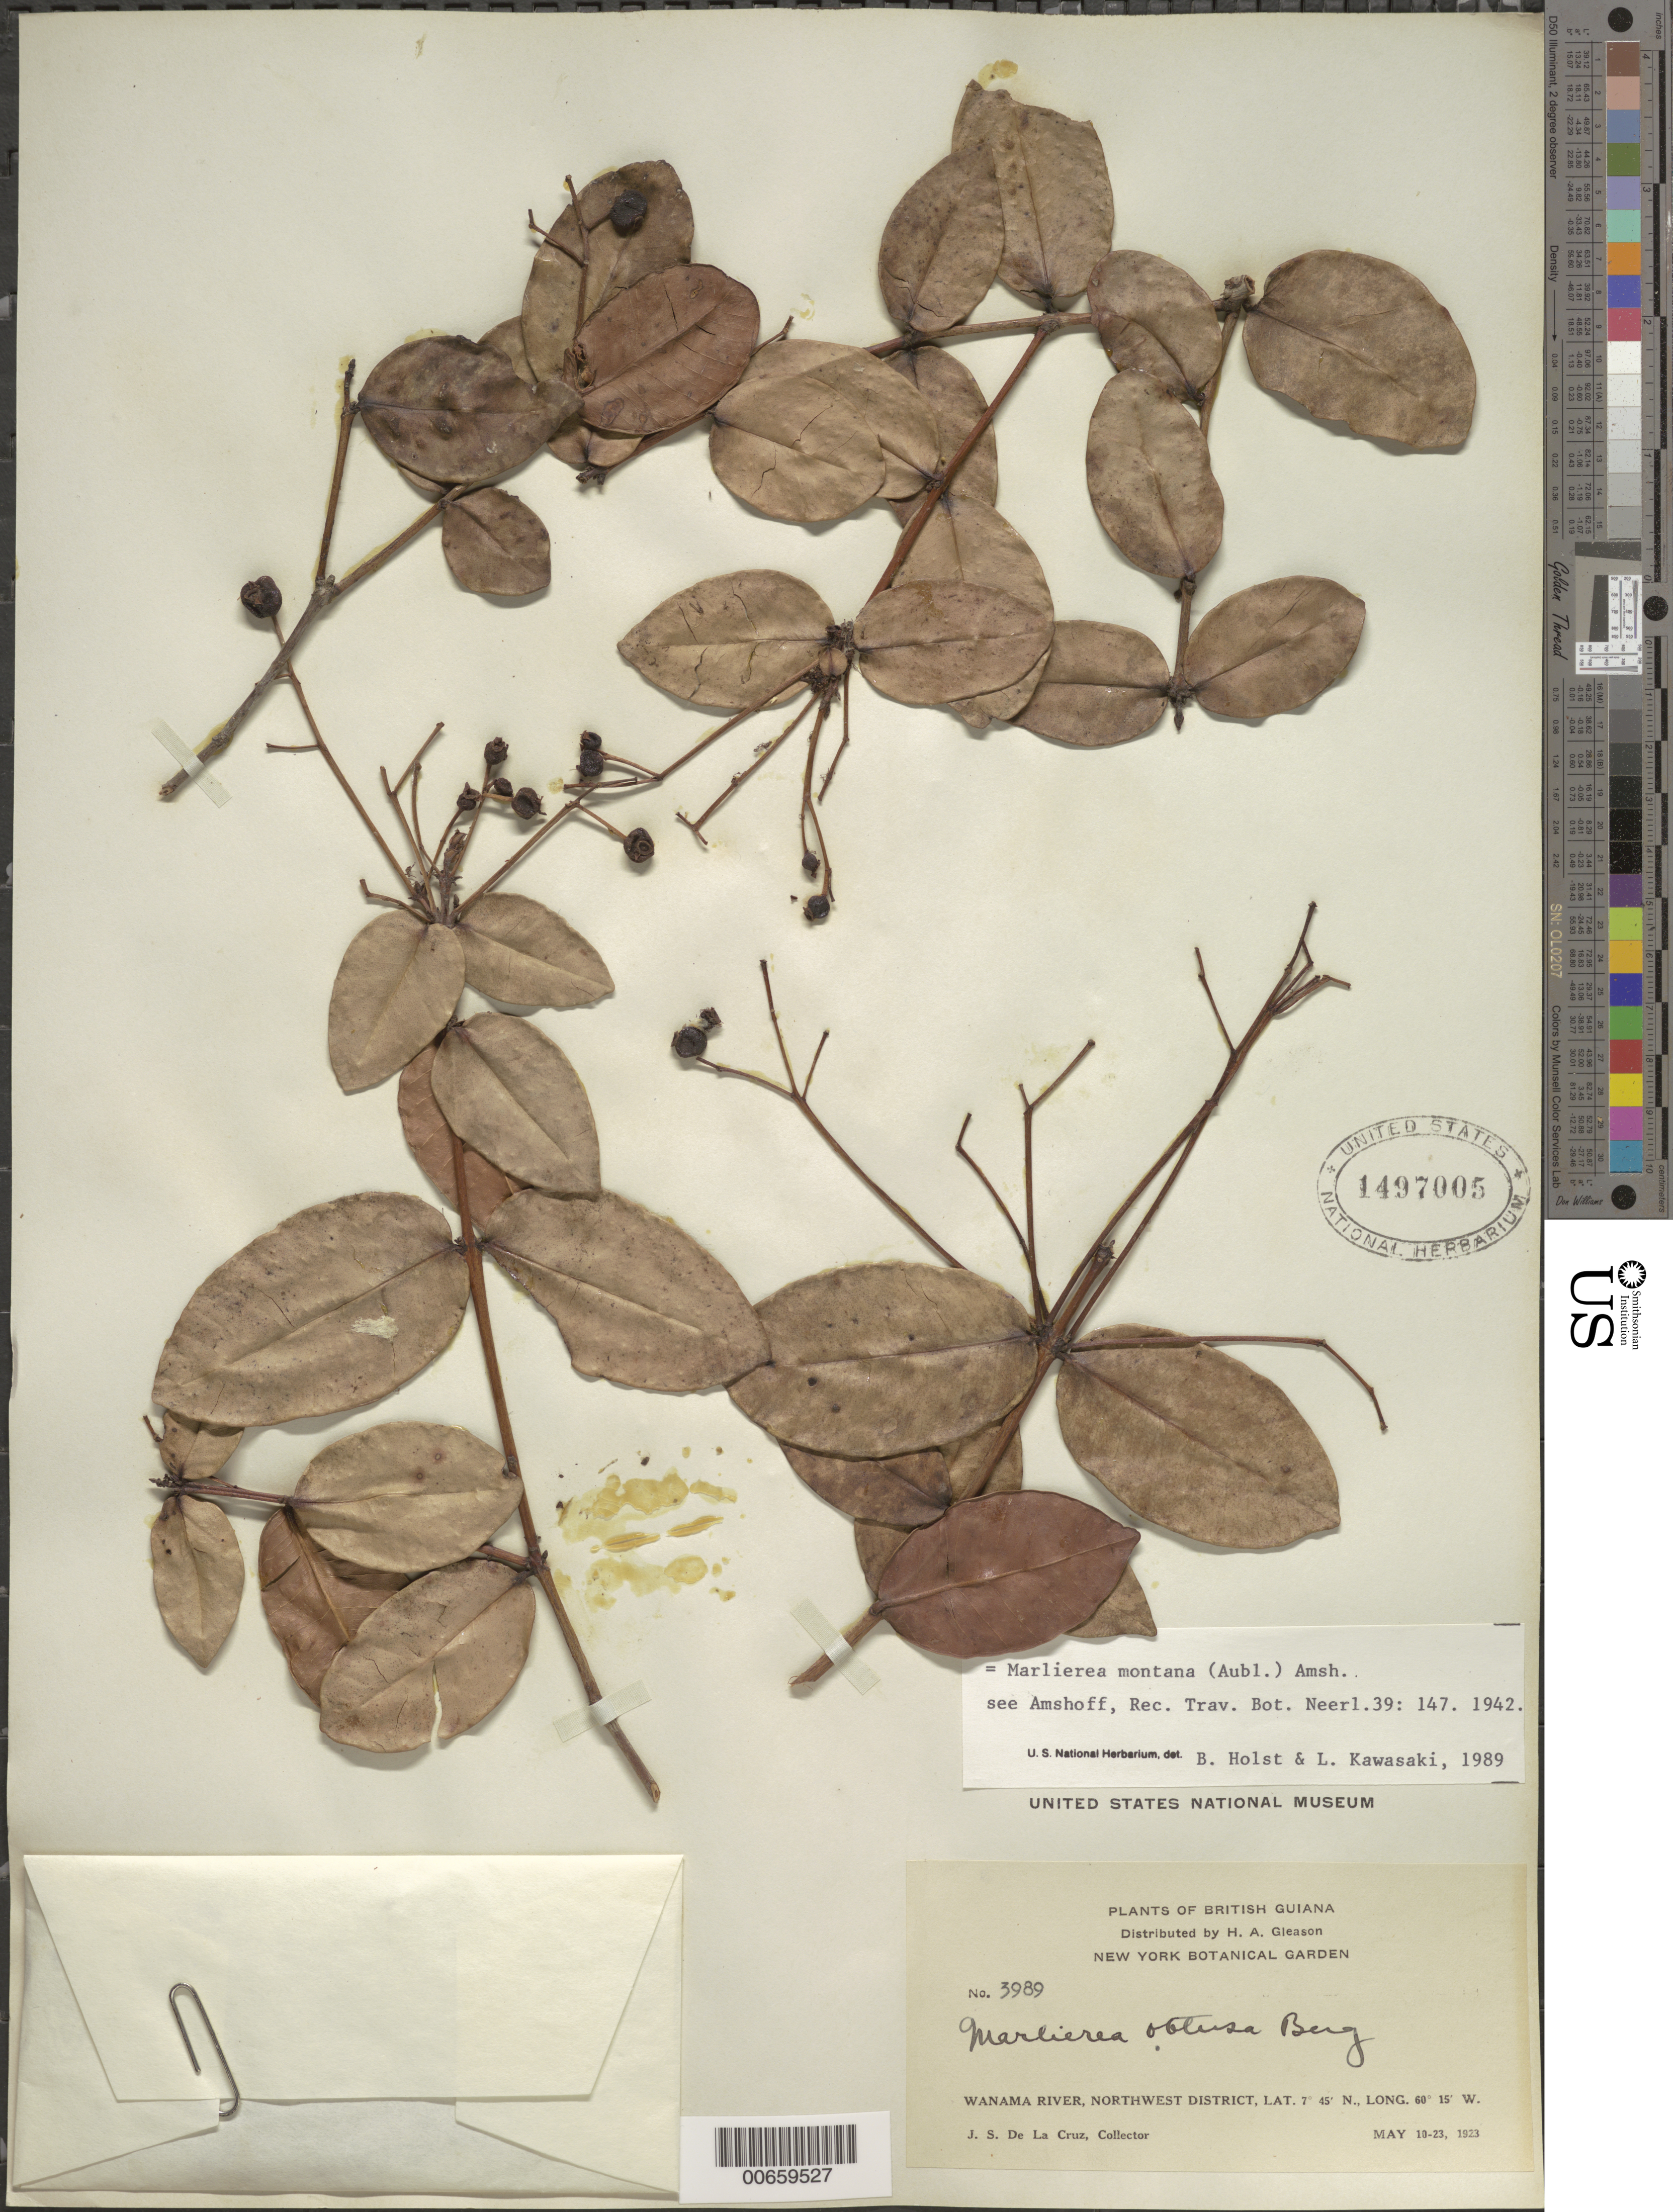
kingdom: Plantae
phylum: Tracheophyta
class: Magnoliopsida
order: Myrtales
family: Myrtaceae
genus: Myrcia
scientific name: Myrcia neomontana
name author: E. Lucas & C.E. Wilson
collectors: J. S. de la Cruz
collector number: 3989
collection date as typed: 10-May-23 to 23-May-23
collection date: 1923-05-10/1923-05-23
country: Guyana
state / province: Barima-Waini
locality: Wanama R., NW District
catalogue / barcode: US 1497005